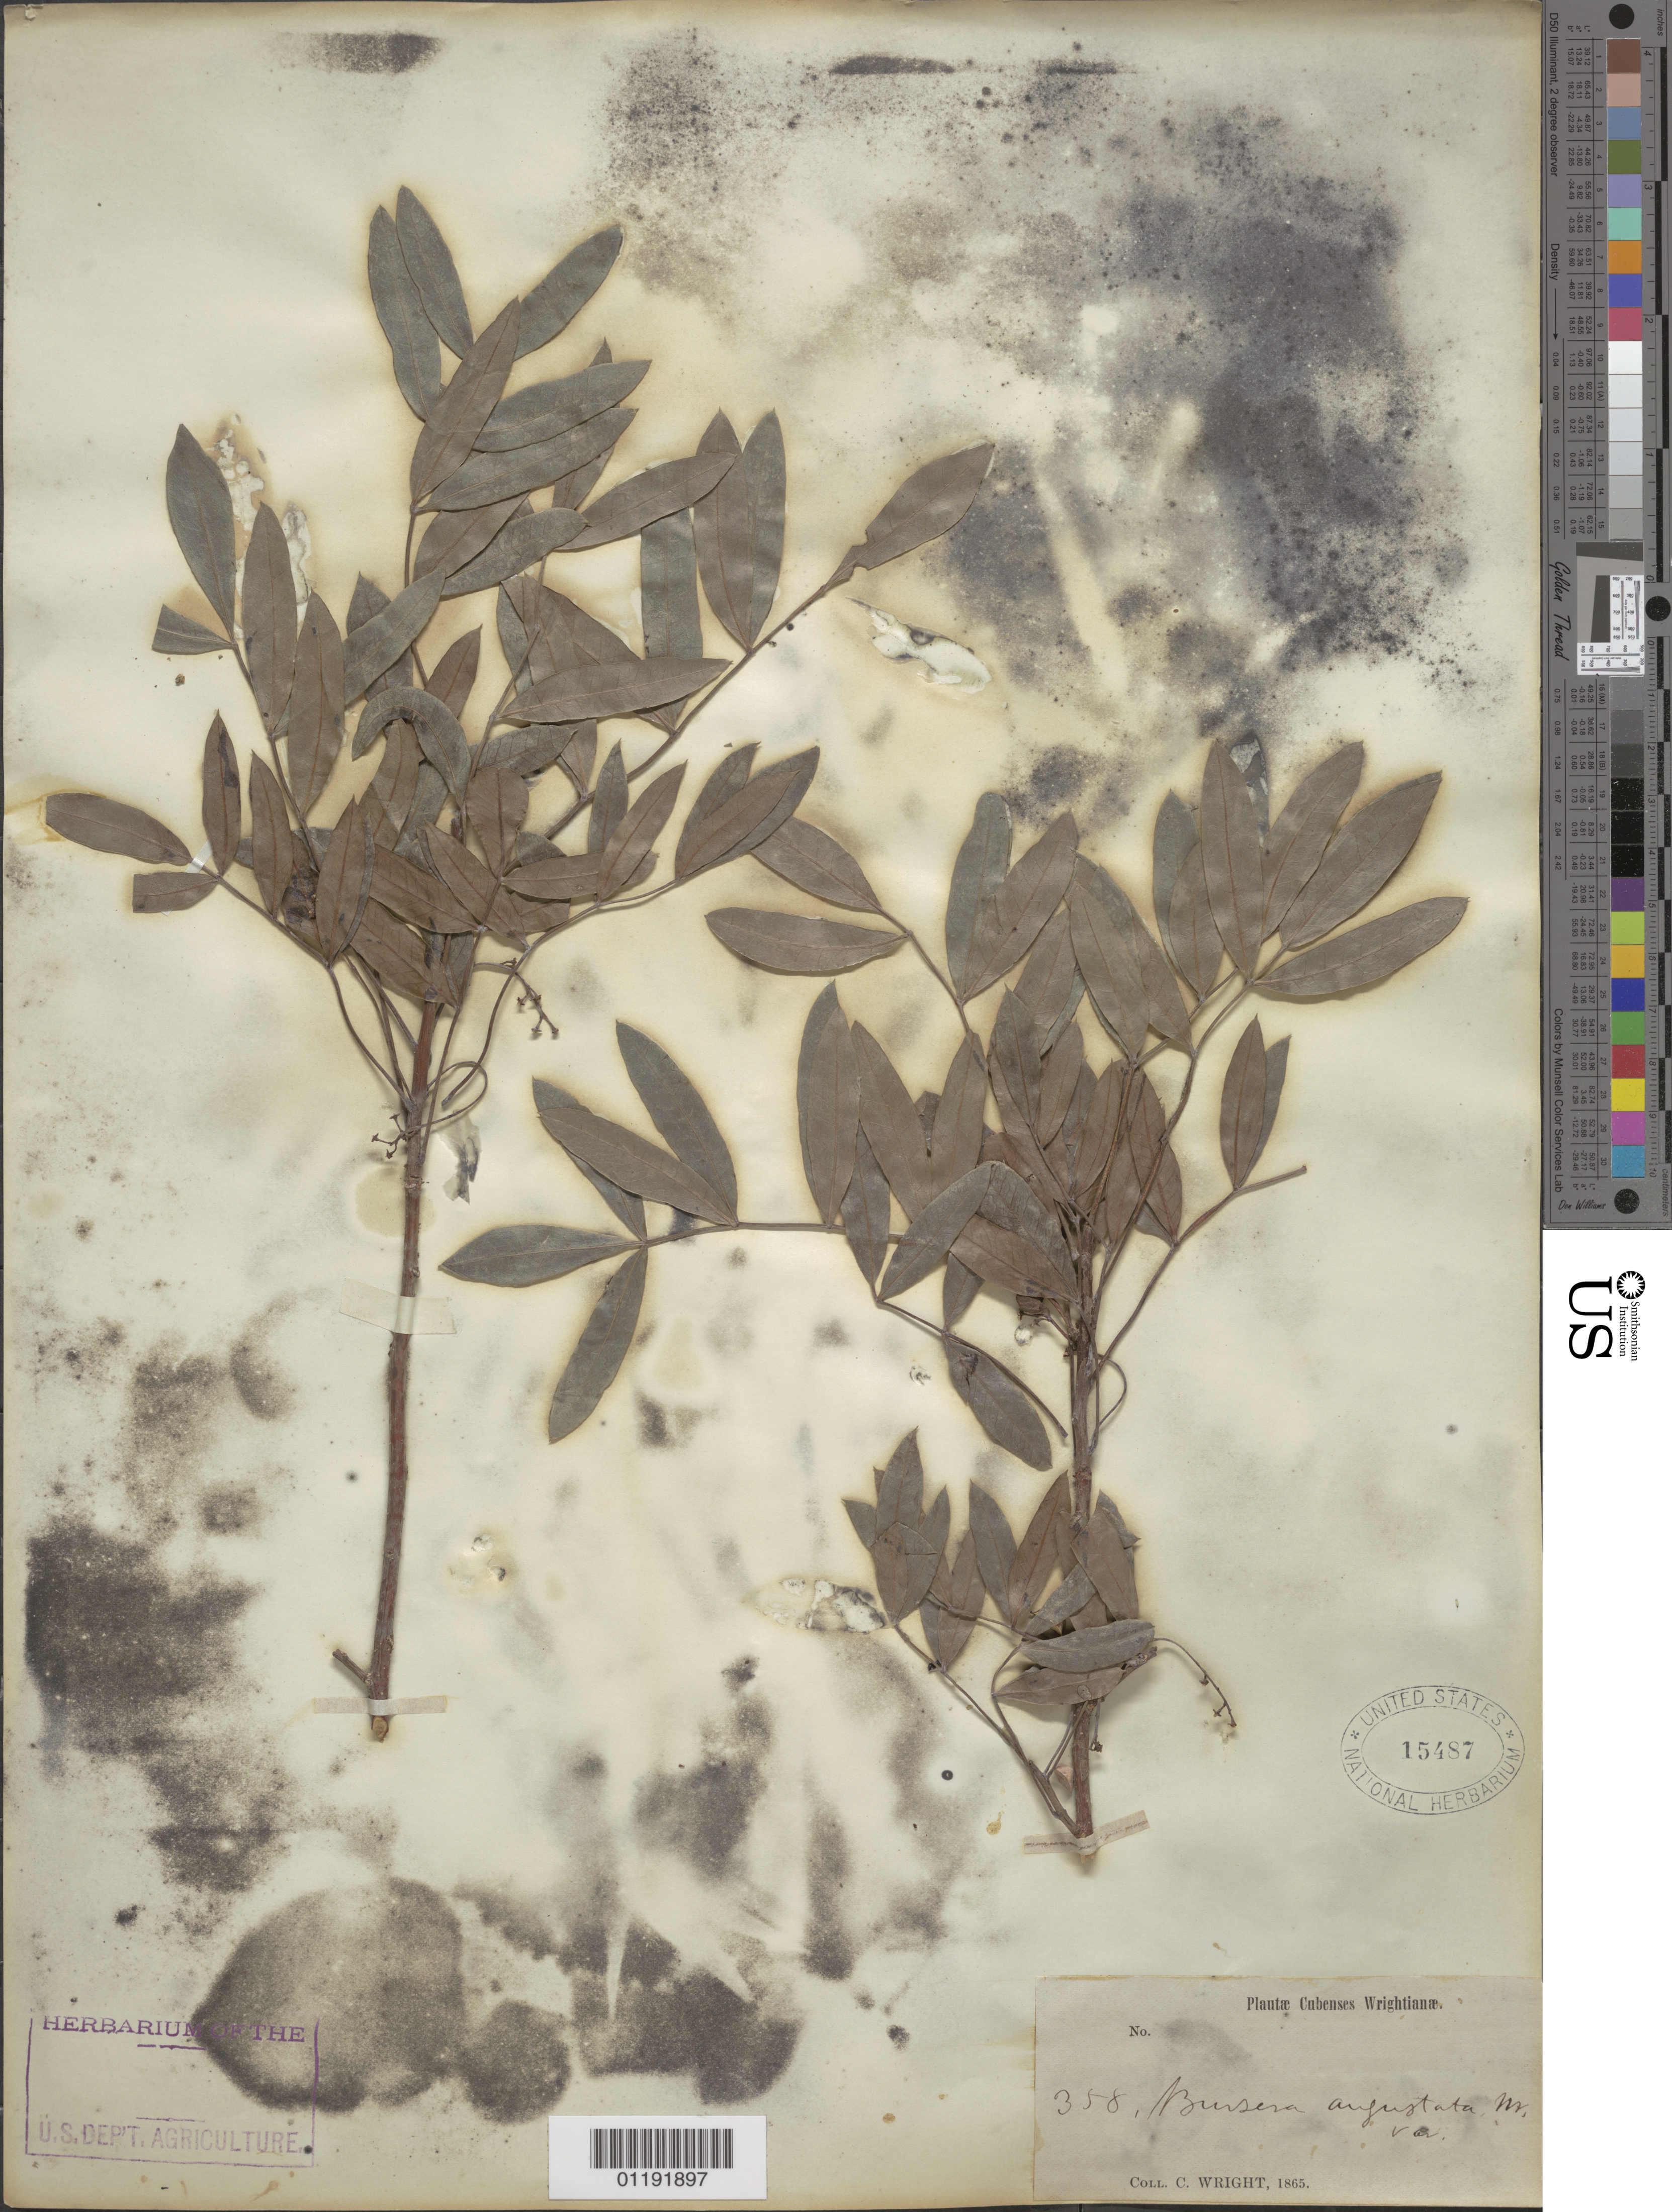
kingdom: Plantae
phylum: Tracheophyta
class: Magnoliopsida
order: Sapindales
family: Burseraceae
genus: Bursera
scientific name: Bursera angustata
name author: Griseb.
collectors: C. Wright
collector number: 358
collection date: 1865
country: Cuba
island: Cuba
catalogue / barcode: US 15487